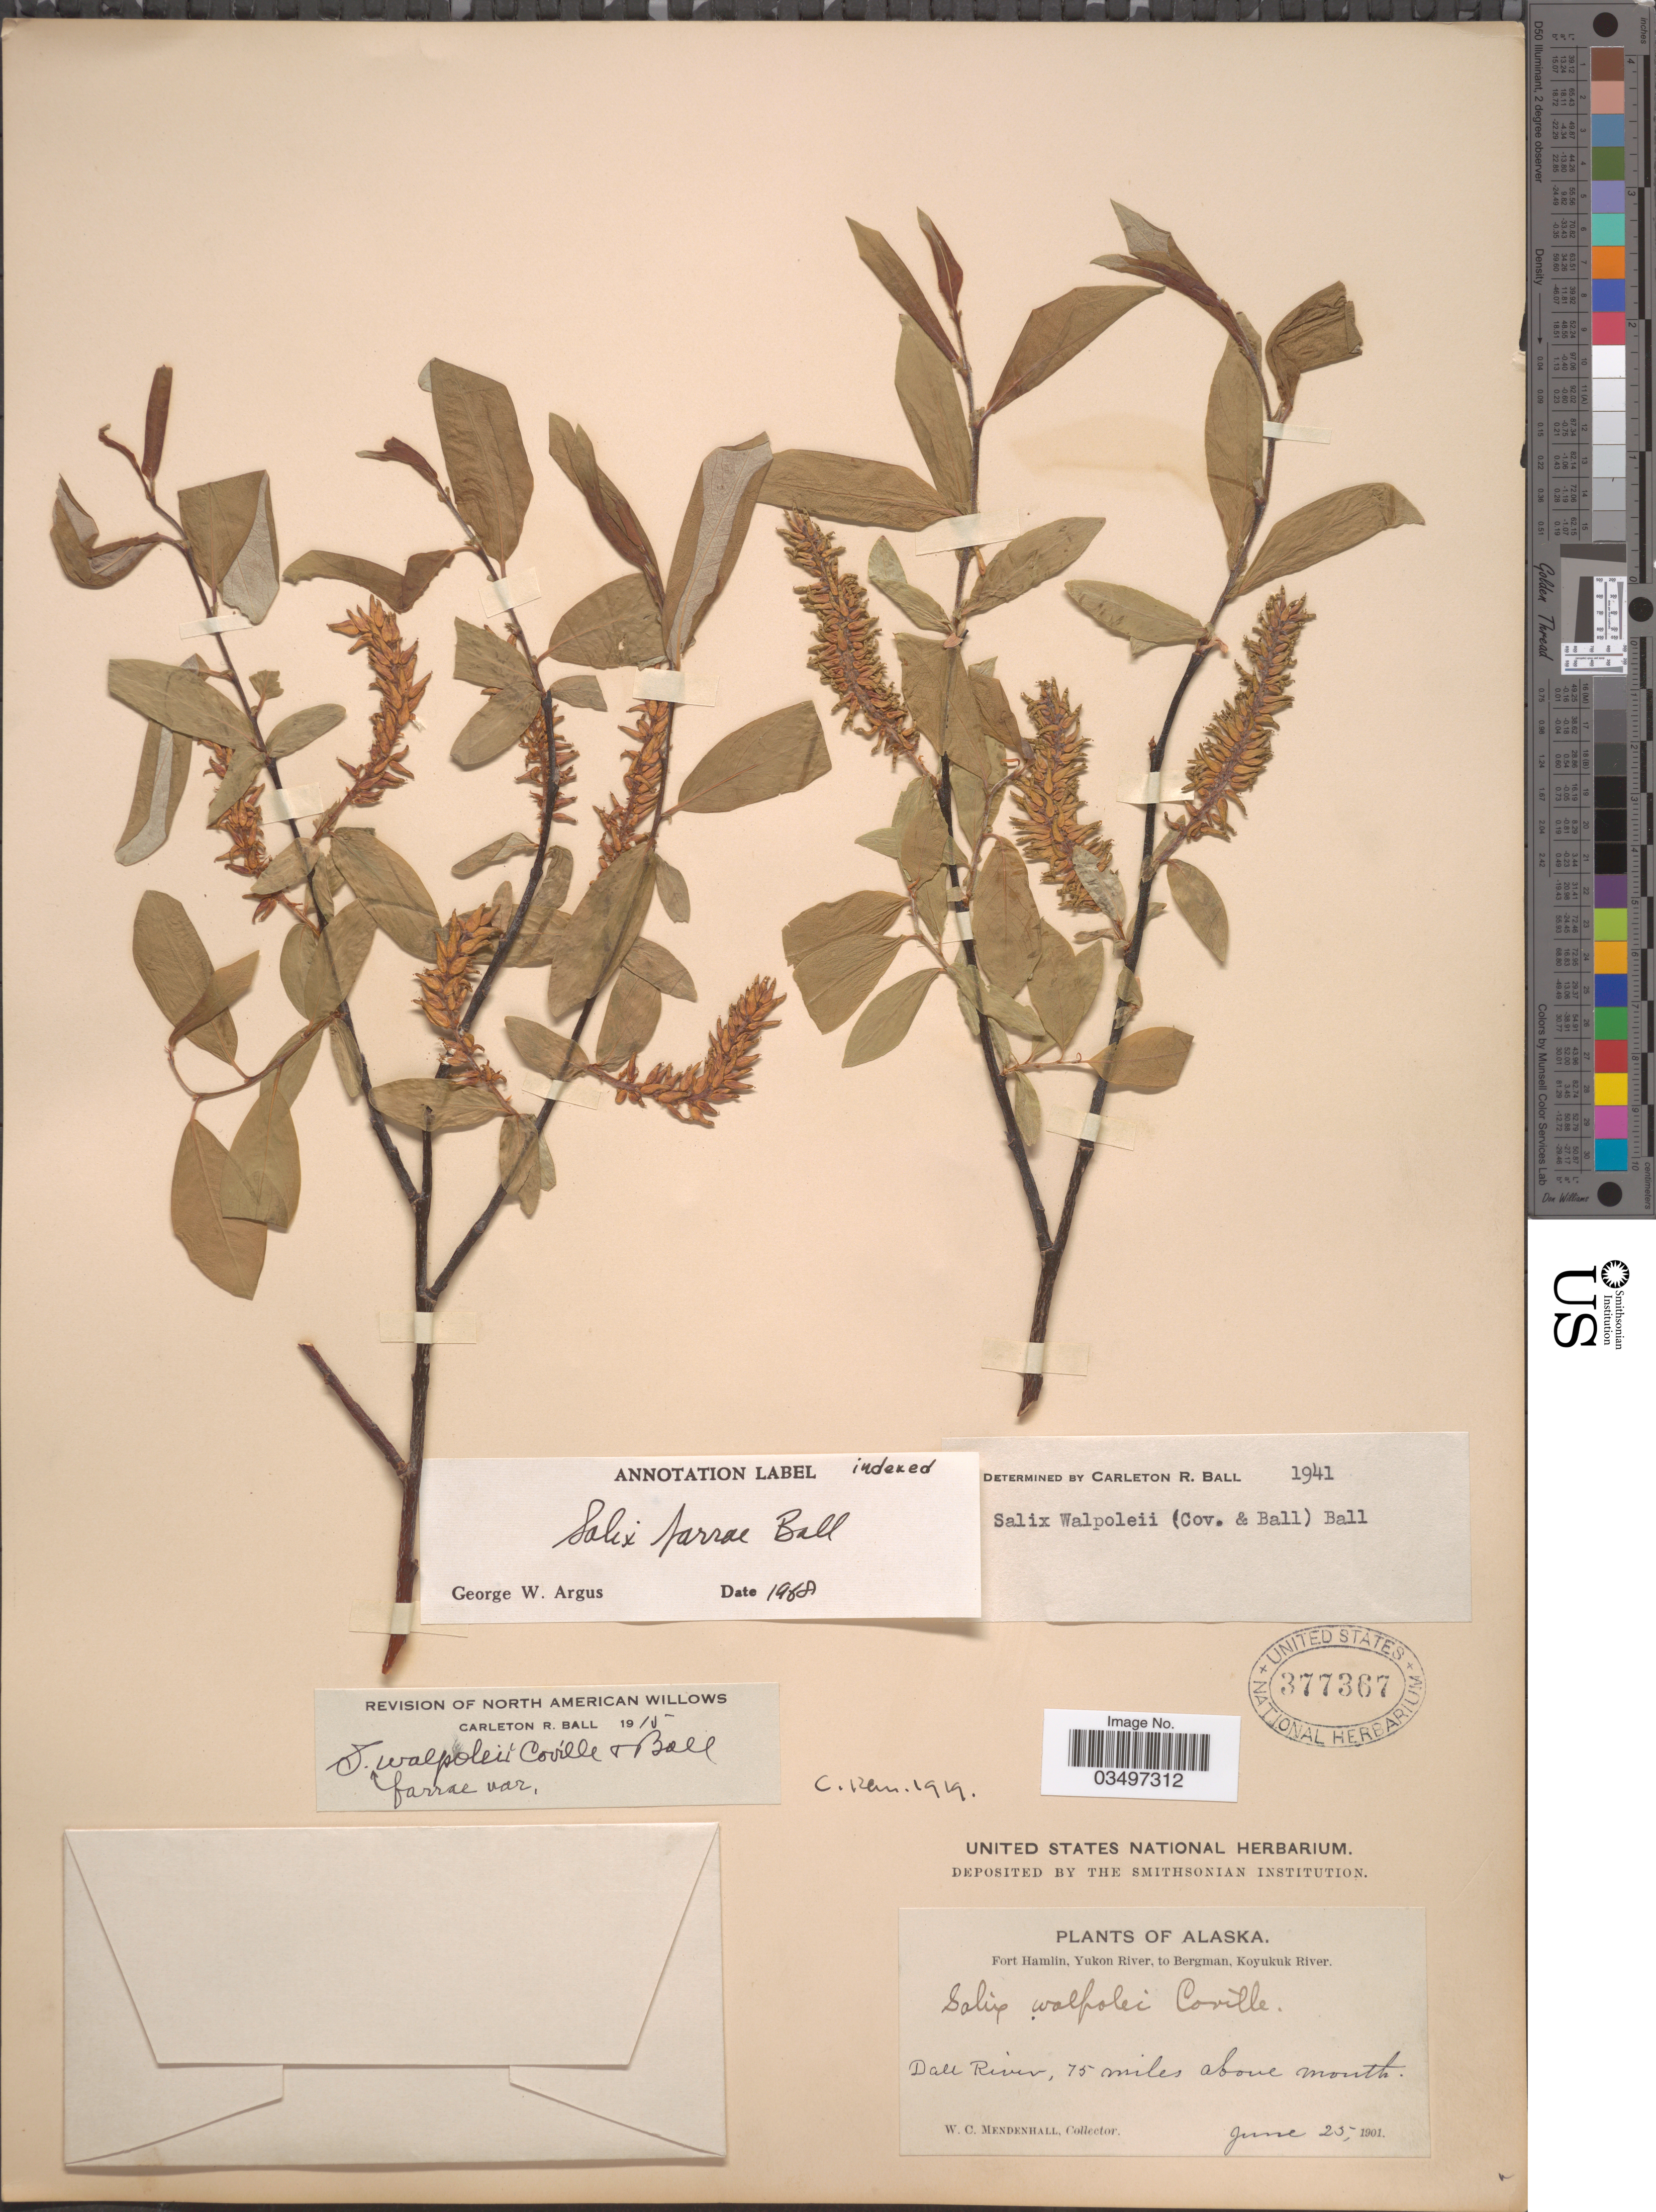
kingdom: Plantae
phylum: Tracheophyta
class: Magnoliopsida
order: Malpighiales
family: Salicaceae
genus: Salix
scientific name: Salix farrae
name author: C.R. Ball in Standl.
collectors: W. Mendenhall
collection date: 1901-06-25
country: United States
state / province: Alaska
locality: Fort Hamlin, Yukon River, to Bergman, Koyukuk River. Dale River, 75 miles above mouth.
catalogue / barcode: US 377367